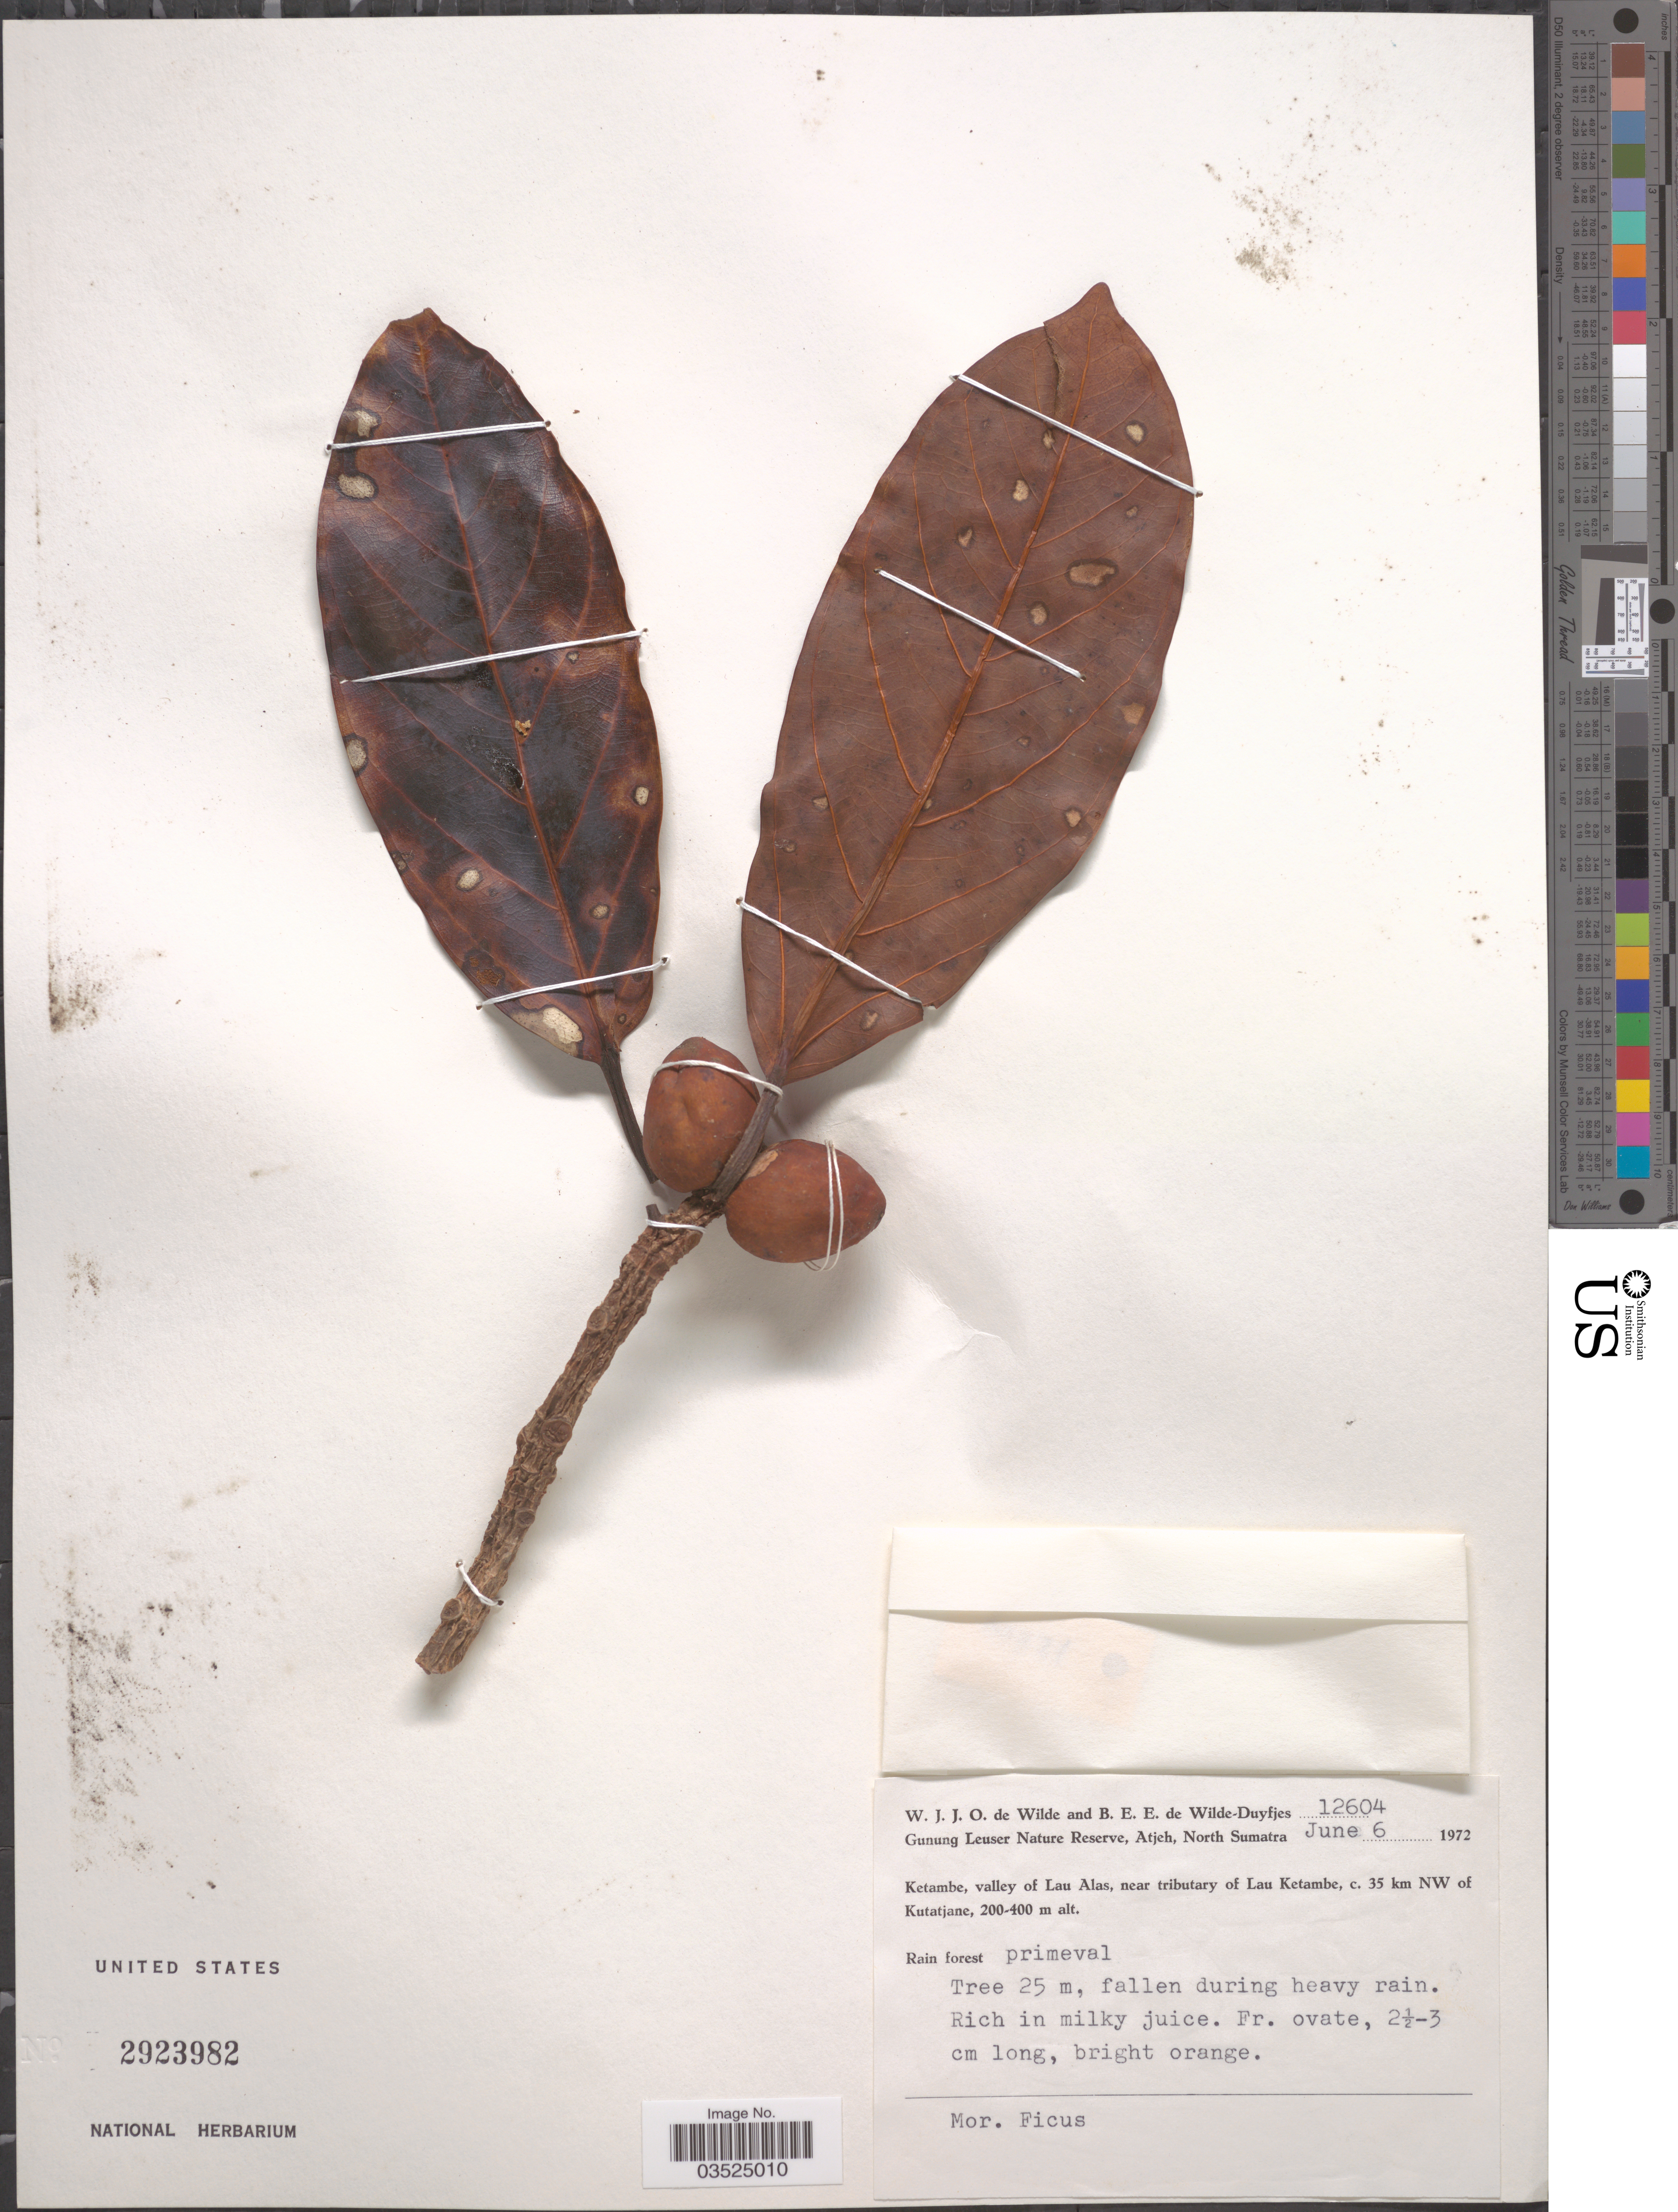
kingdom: Plantae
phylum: Tracheophyta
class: Magnoliopsida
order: Rosales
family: Moraceae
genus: Ficus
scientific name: Ficus sp.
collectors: W. J. de Wilde & B. E. de Wilde-Duyfjes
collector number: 12604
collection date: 1972-06-06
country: Indonesia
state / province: Sumatra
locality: Gunung Leuser Nature Reserve, Atjeh, North Sumatra. Ketambe, valley of Lau Alas, near tributary of Lau Ketambe, c. 35 km NW of Kutatjane.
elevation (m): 200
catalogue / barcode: US 2923982